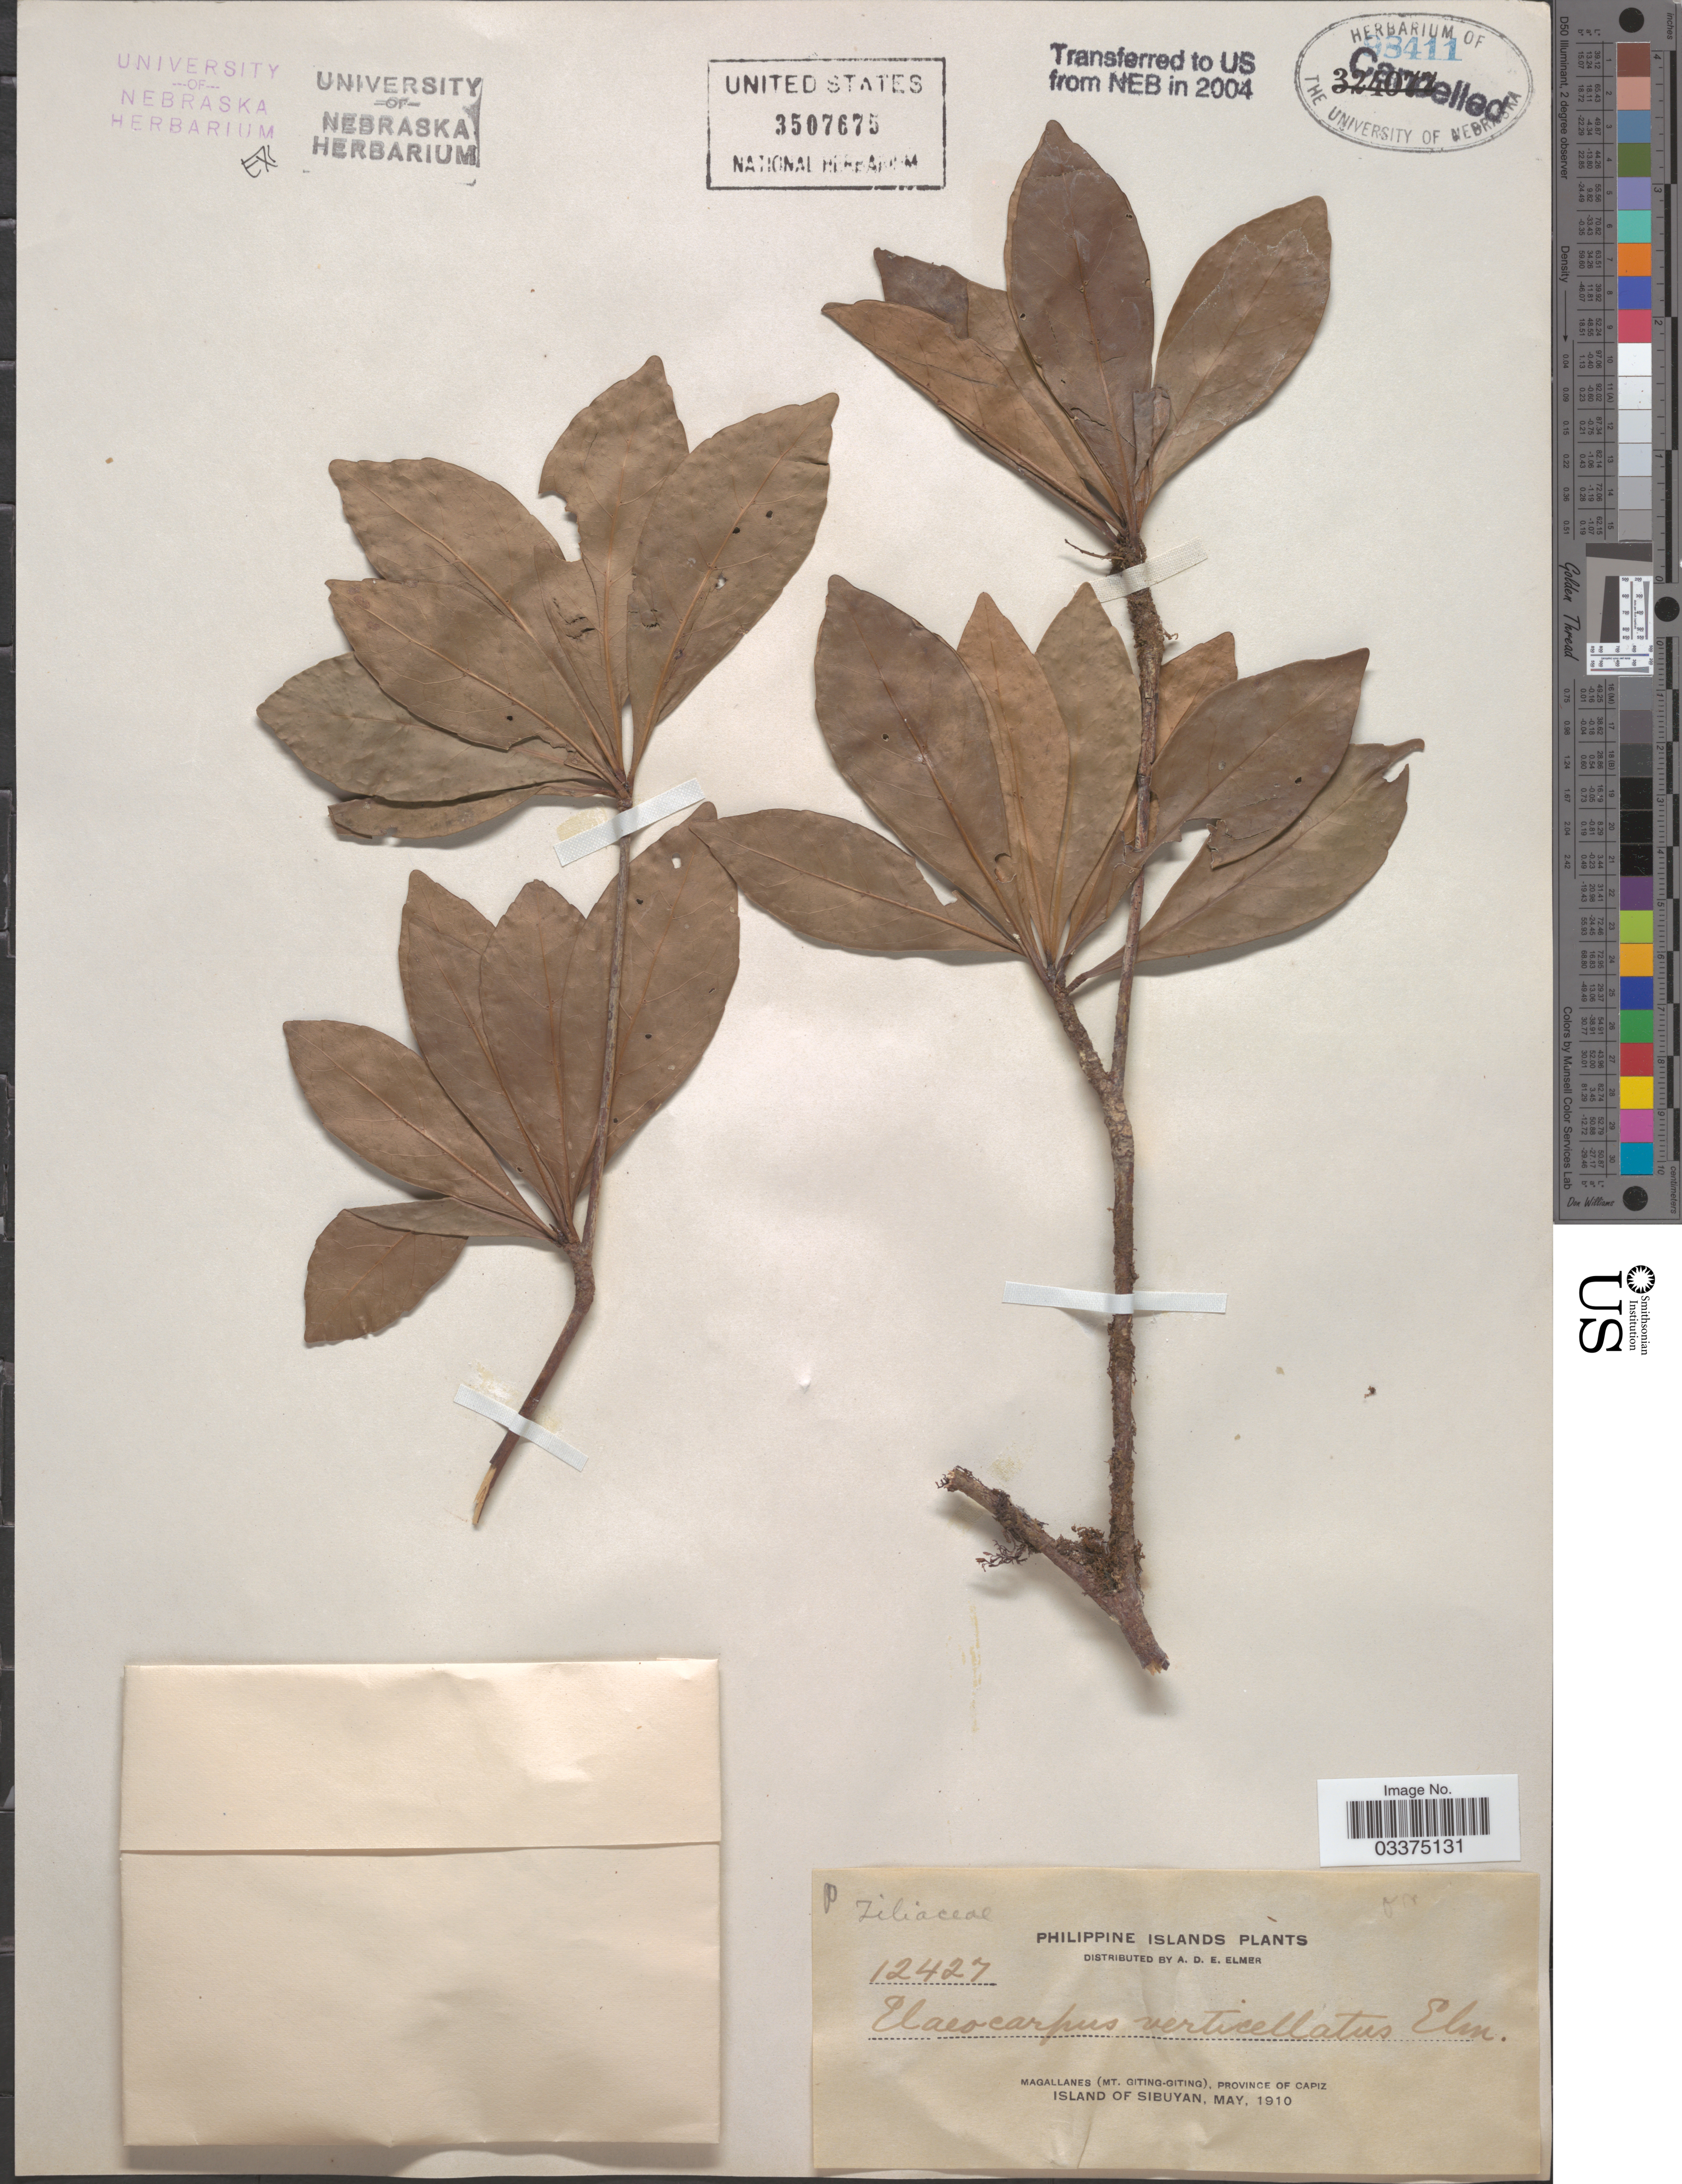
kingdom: Plantae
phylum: Tracheophyta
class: Magnoliopsida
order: Oxalidales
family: Elaeocarpaceae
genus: Elaeocarpus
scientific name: Elaeocarpus verticillatus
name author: Elmer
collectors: A. D. E. Elmer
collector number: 12427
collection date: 1910-05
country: Philippines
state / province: Western Visayas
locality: Magallanes (Mt. Giting-Giting), Province of Capiz. Island of Sibuyan.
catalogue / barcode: US 3507675